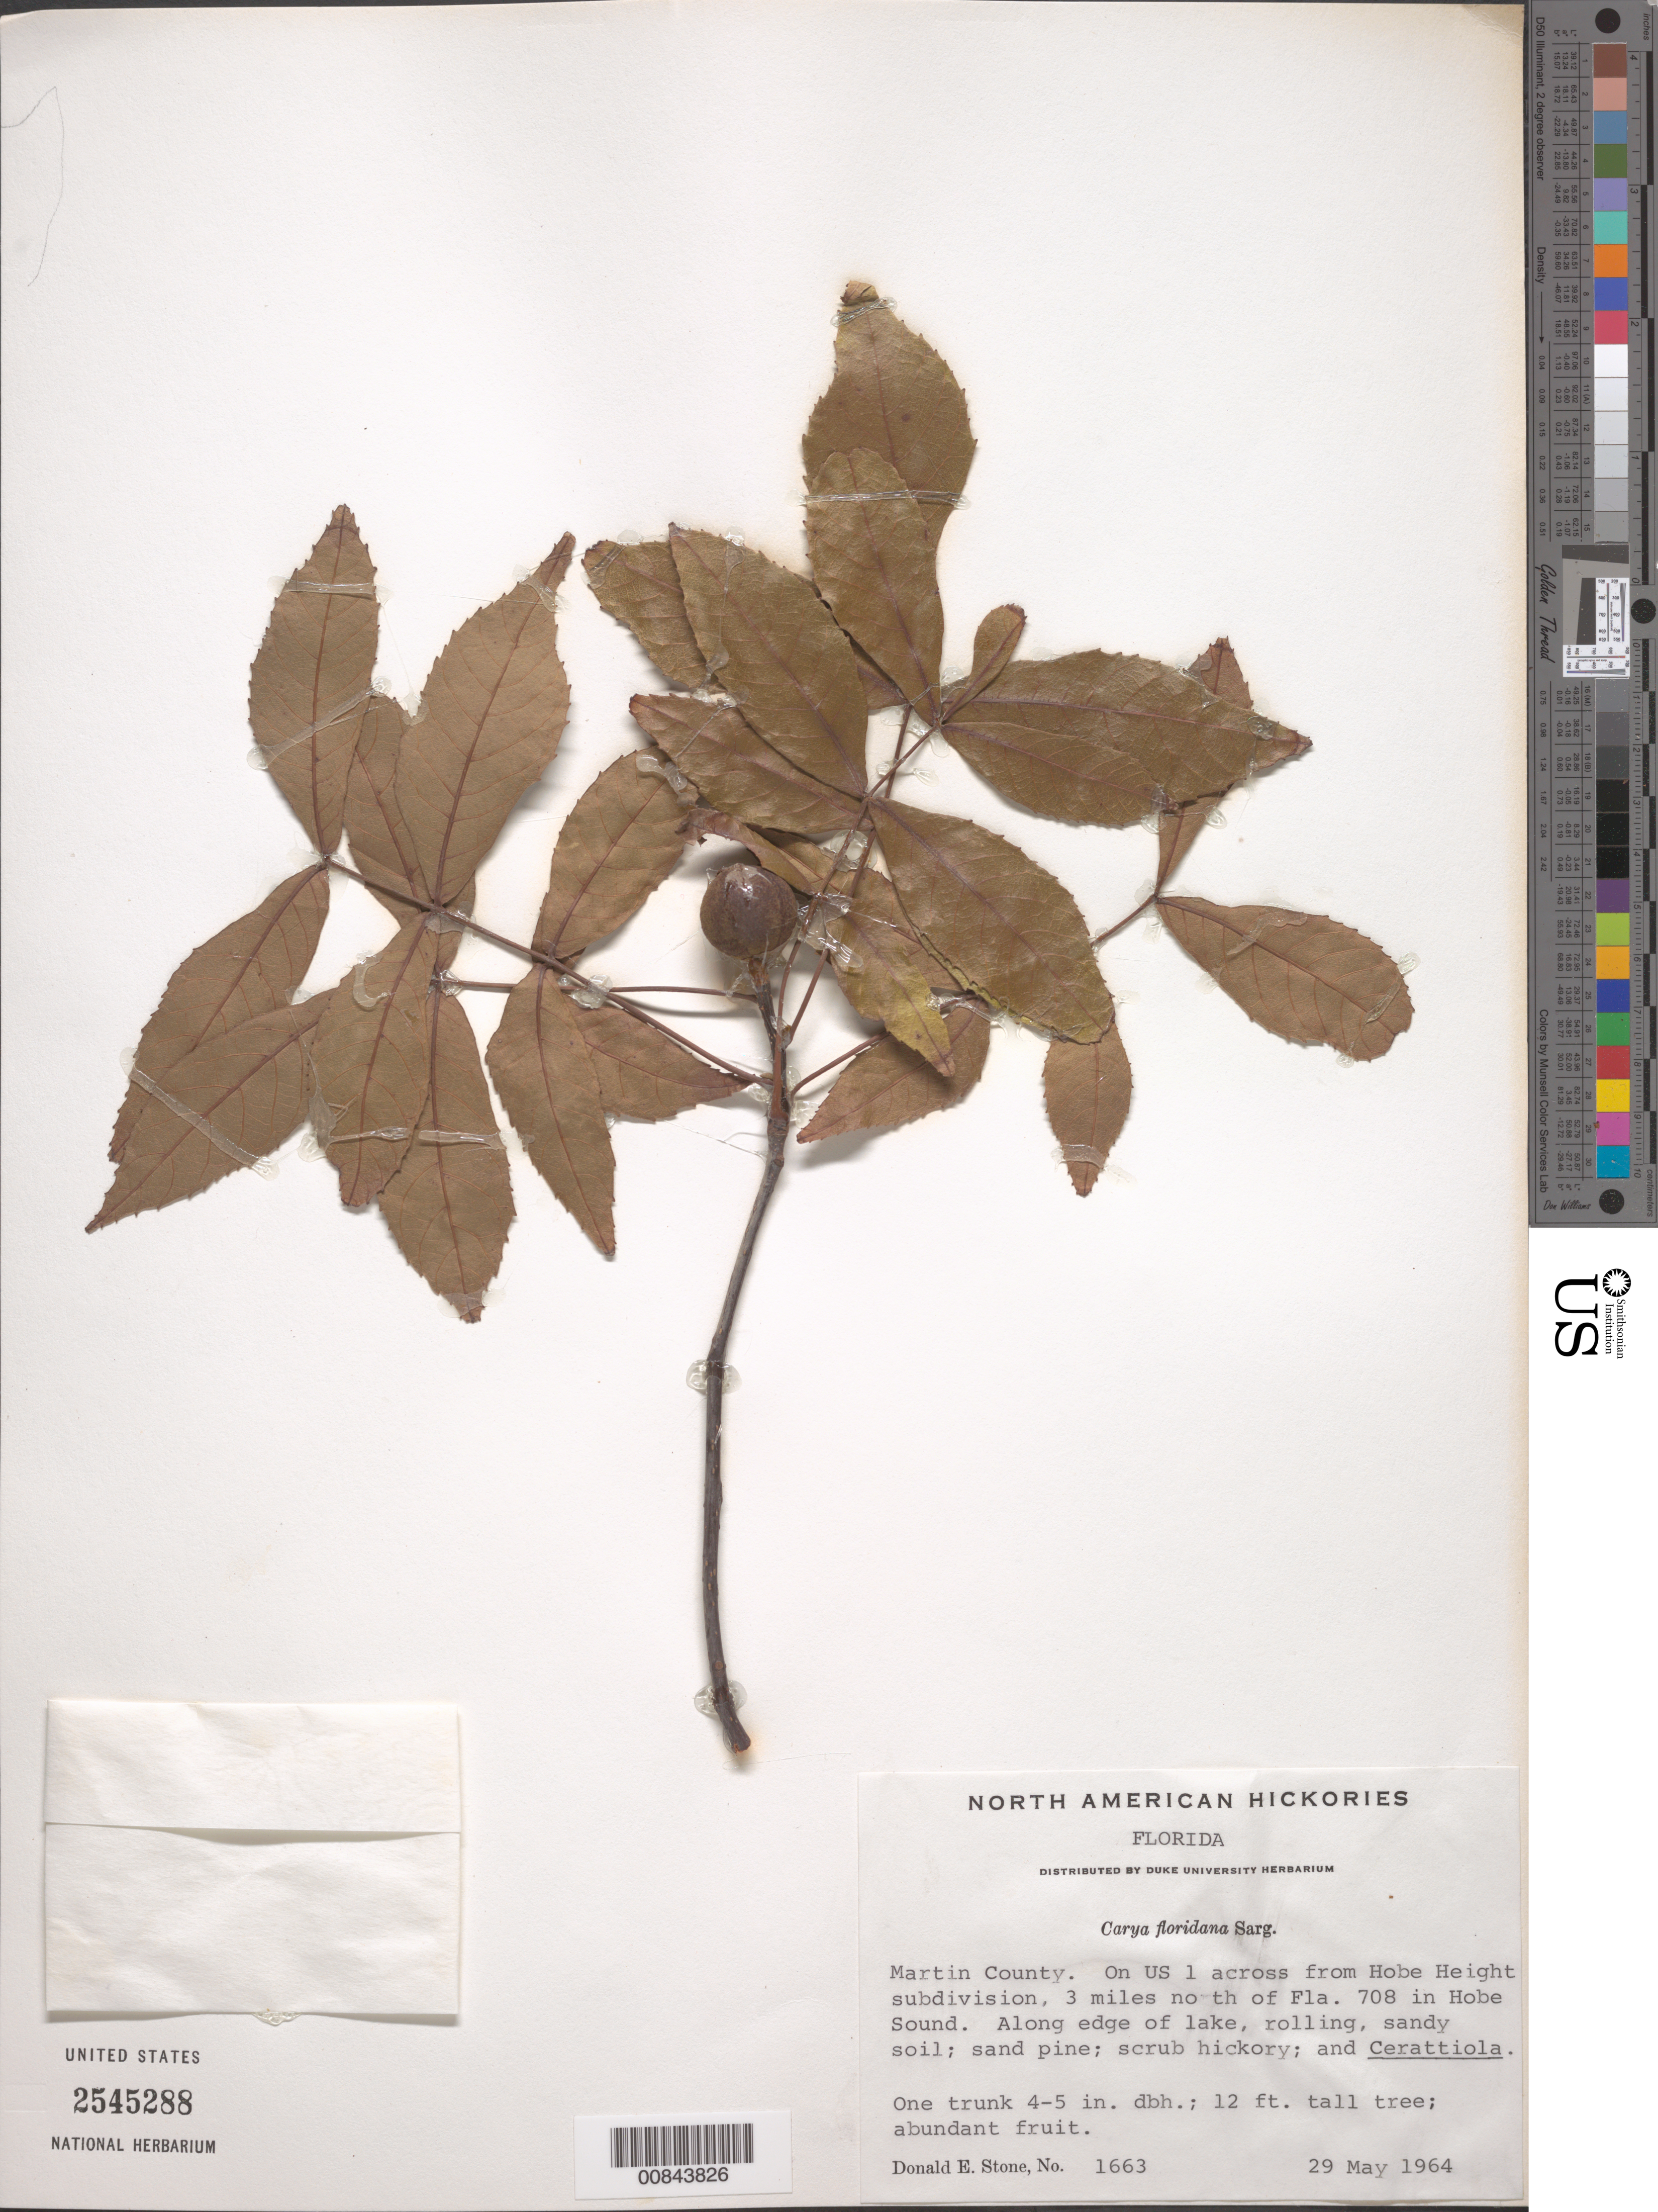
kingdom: Plantae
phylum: Tracheophyta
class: Magnoliopsida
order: Fagales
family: Juglandaceae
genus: Carya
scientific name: Carya floridana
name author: Sarg.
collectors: D. E. Stone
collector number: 1663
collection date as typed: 29 May 1964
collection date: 1964-05-29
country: United States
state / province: Florida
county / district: Martin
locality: Hobe Height subdivision, N of Hobe Sound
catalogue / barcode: US 2545288